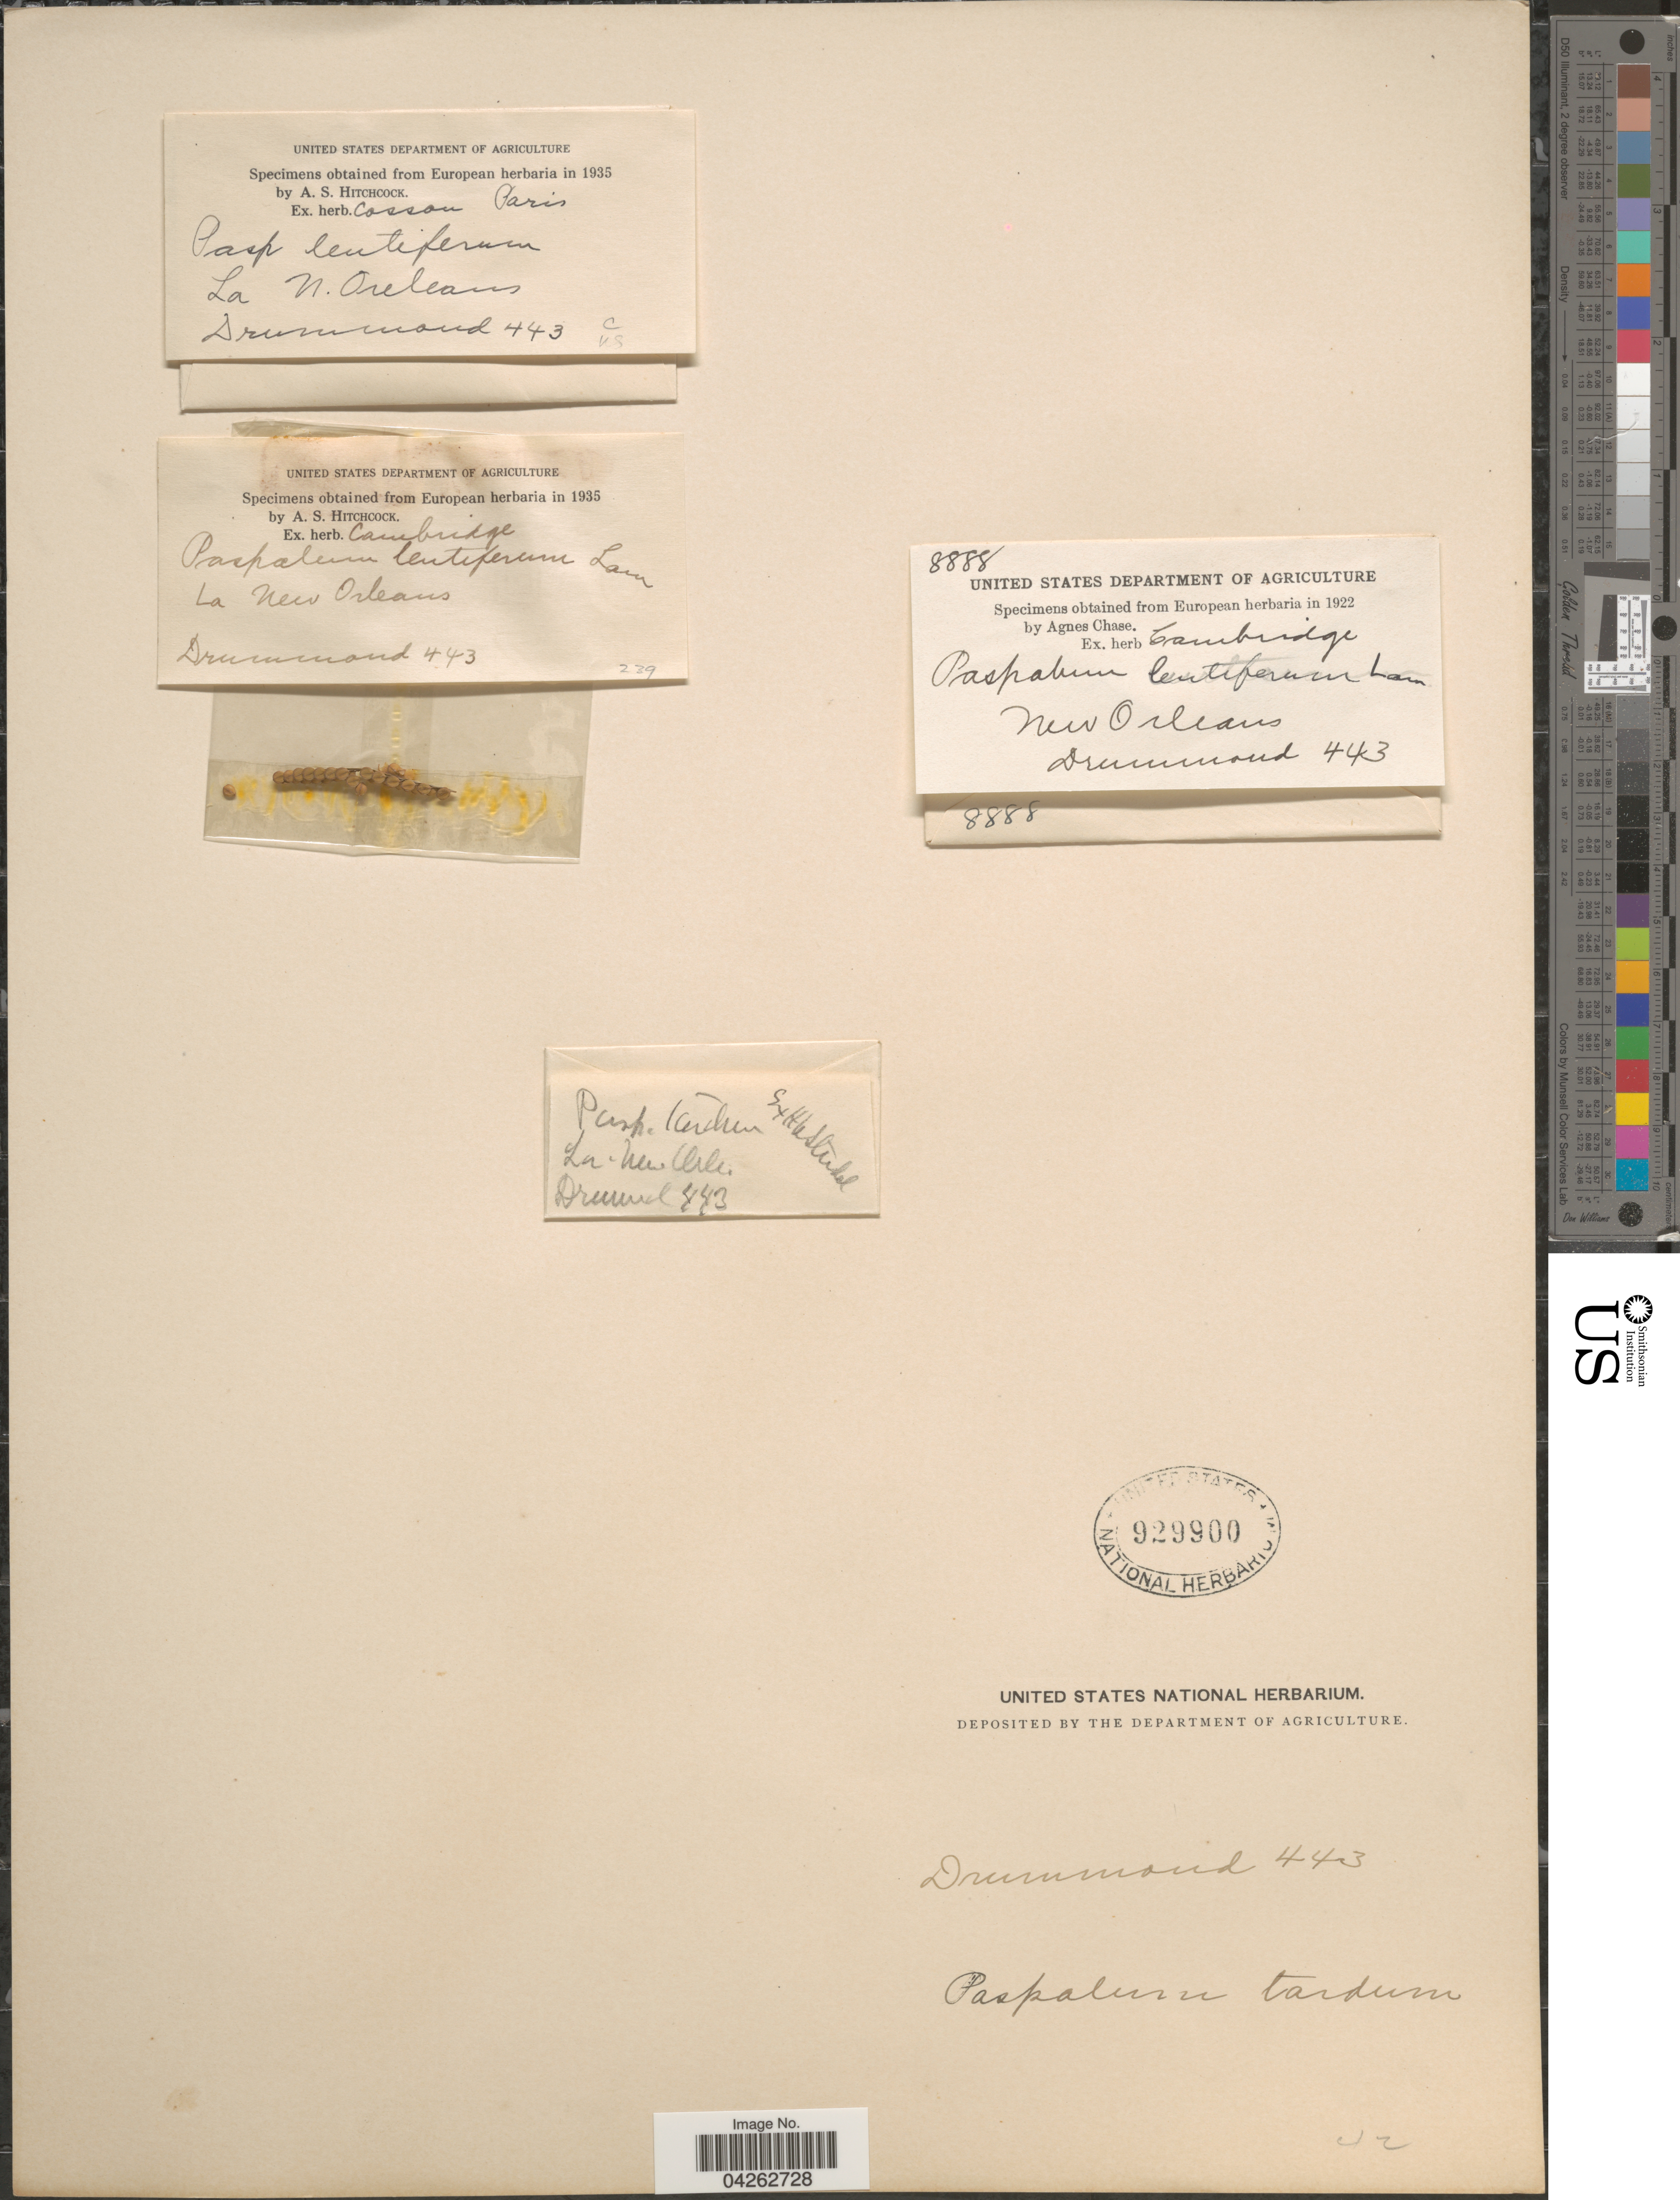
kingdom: Plantae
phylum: Tracheophyta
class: Liliopsida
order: Poales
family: Poaceae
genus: Paspalum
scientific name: Paspalum lentiferum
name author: Lam.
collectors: -. Drummond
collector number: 443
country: United States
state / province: Louisiana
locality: New Orleans.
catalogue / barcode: US 929900